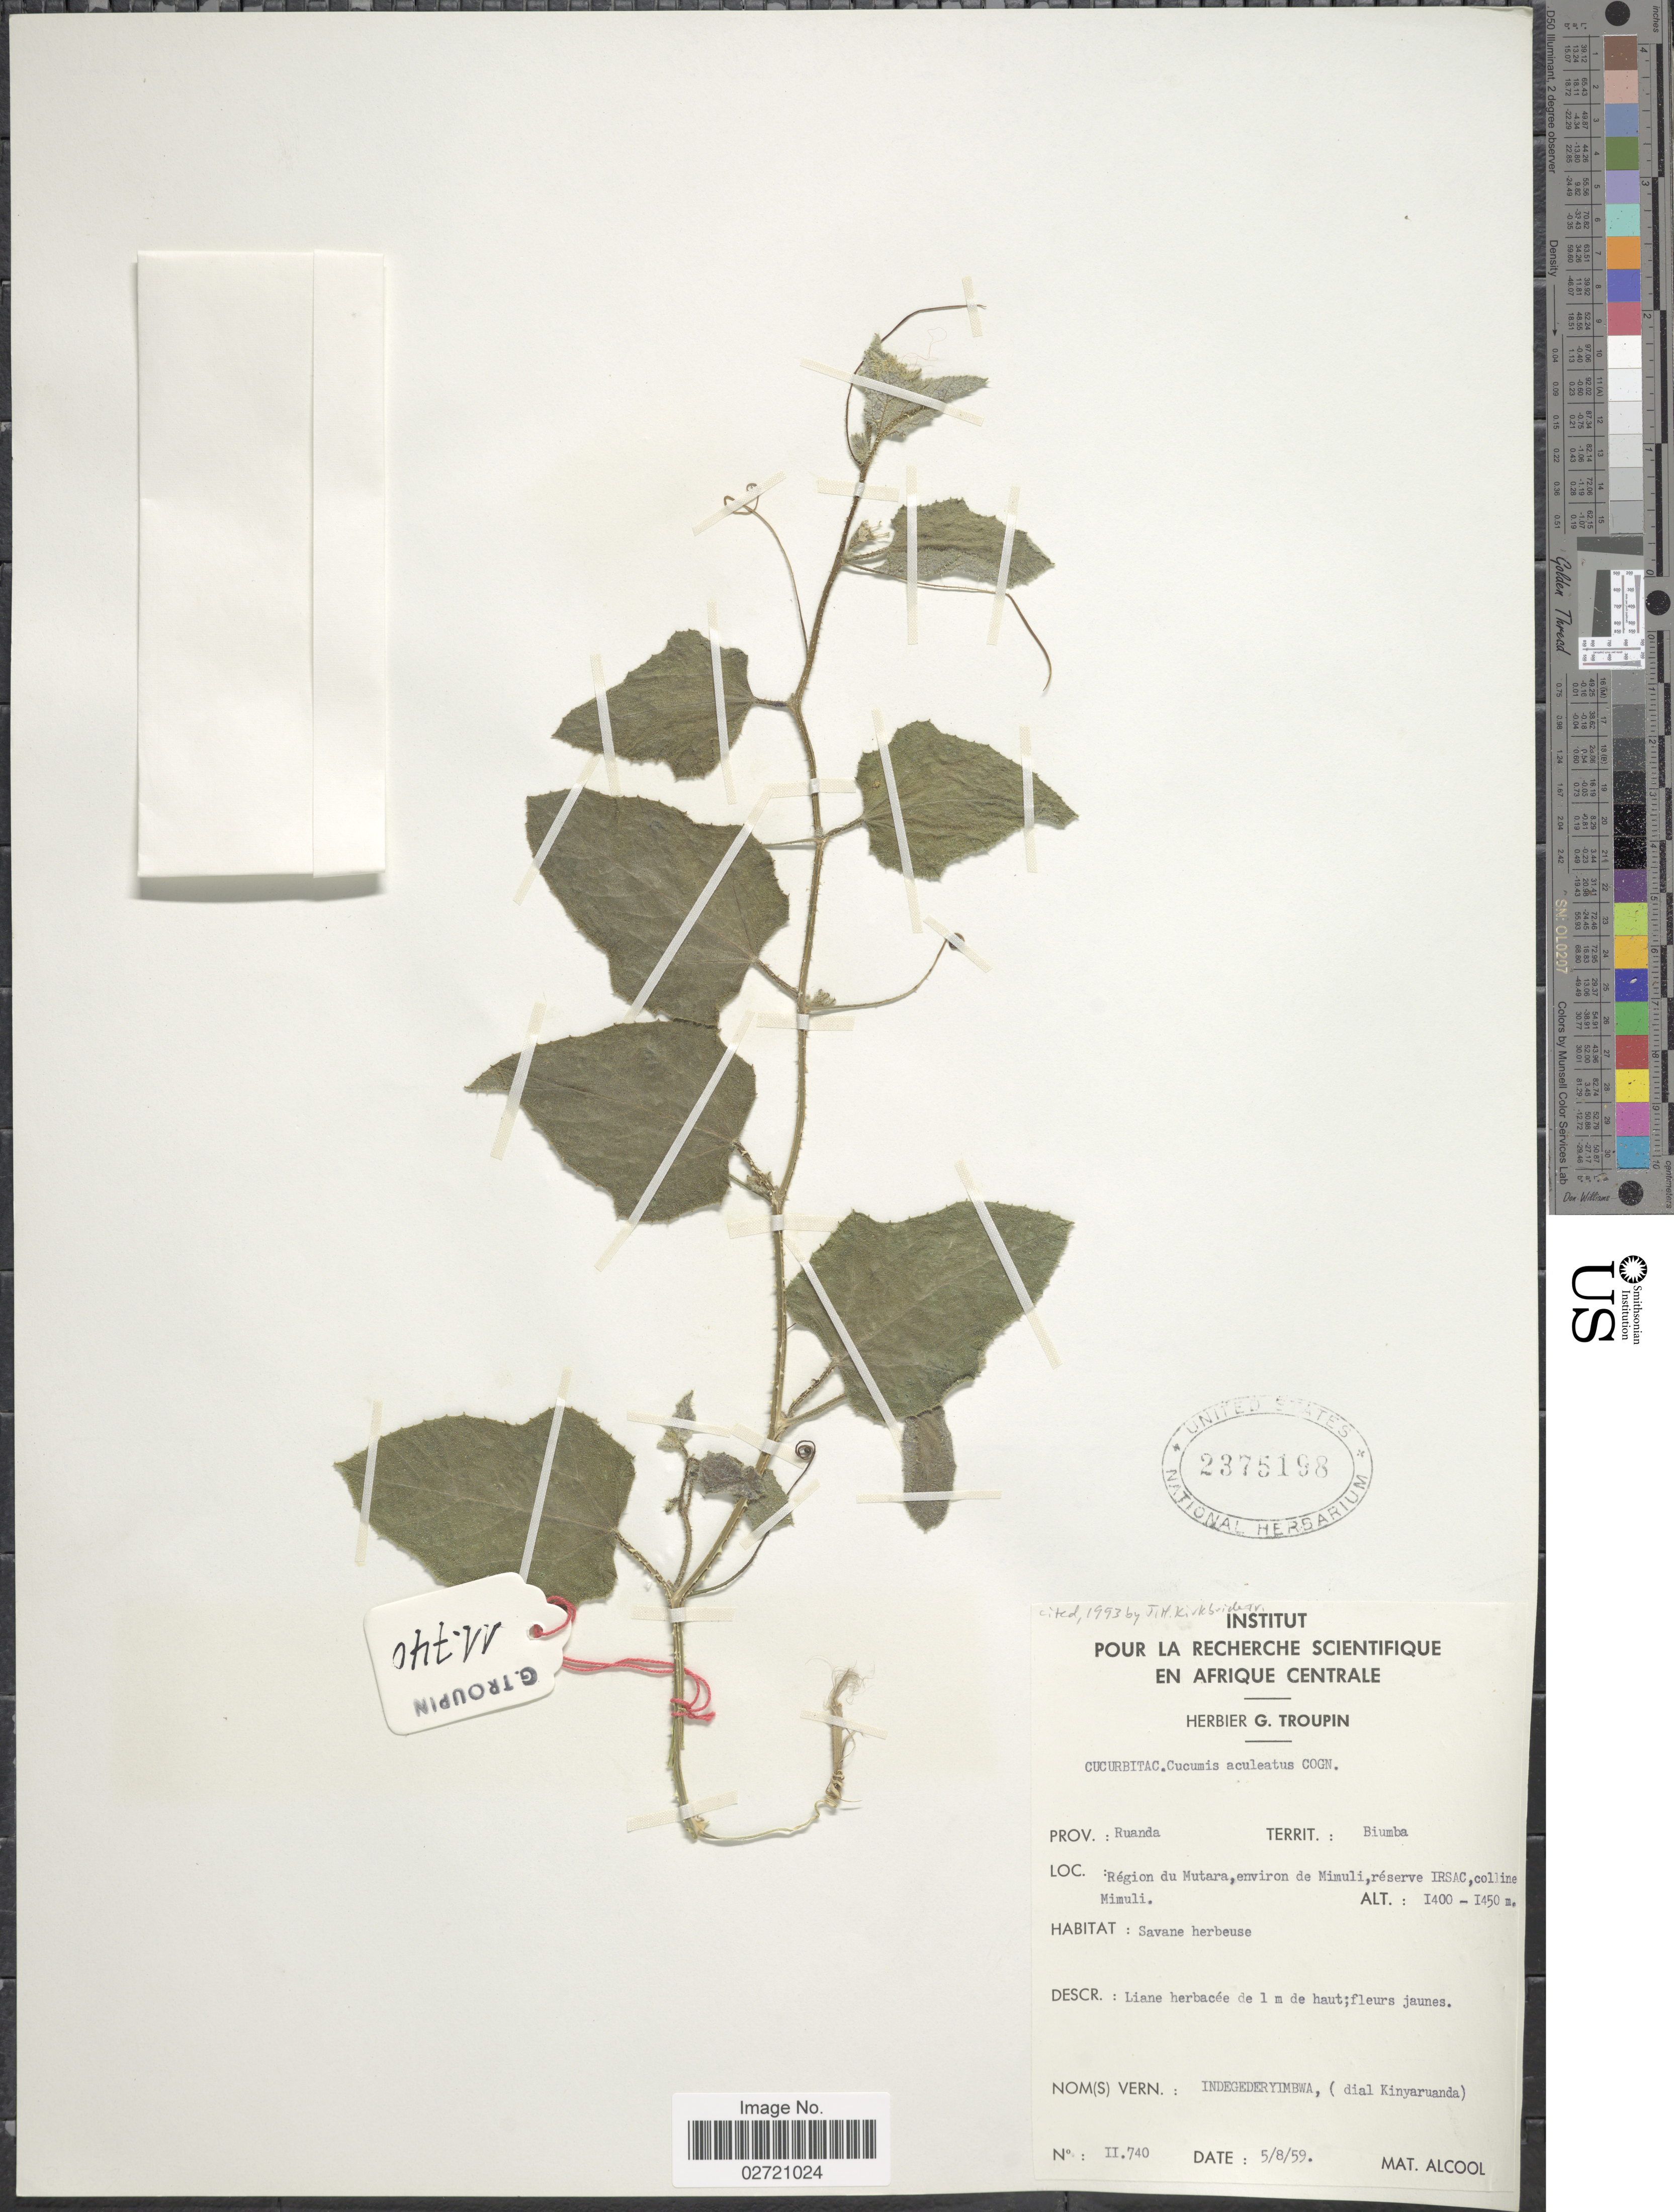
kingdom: Plantae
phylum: Tracheophyta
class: Magnoliopsida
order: Cucurbitales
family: Cucurbitaceae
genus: Cucumis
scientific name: Cucumis aculeatus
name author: Cogn.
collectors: M. Alcool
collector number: II 740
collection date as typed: Transcribed d/m/y: 5/9/59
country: Rwanda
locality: Prov. Ruanda. Territ. Biumba Region du Mutara, environ de Mimuli, reserve IRSAC, colline Mimuli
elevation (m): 1400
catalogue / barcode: US 2375198